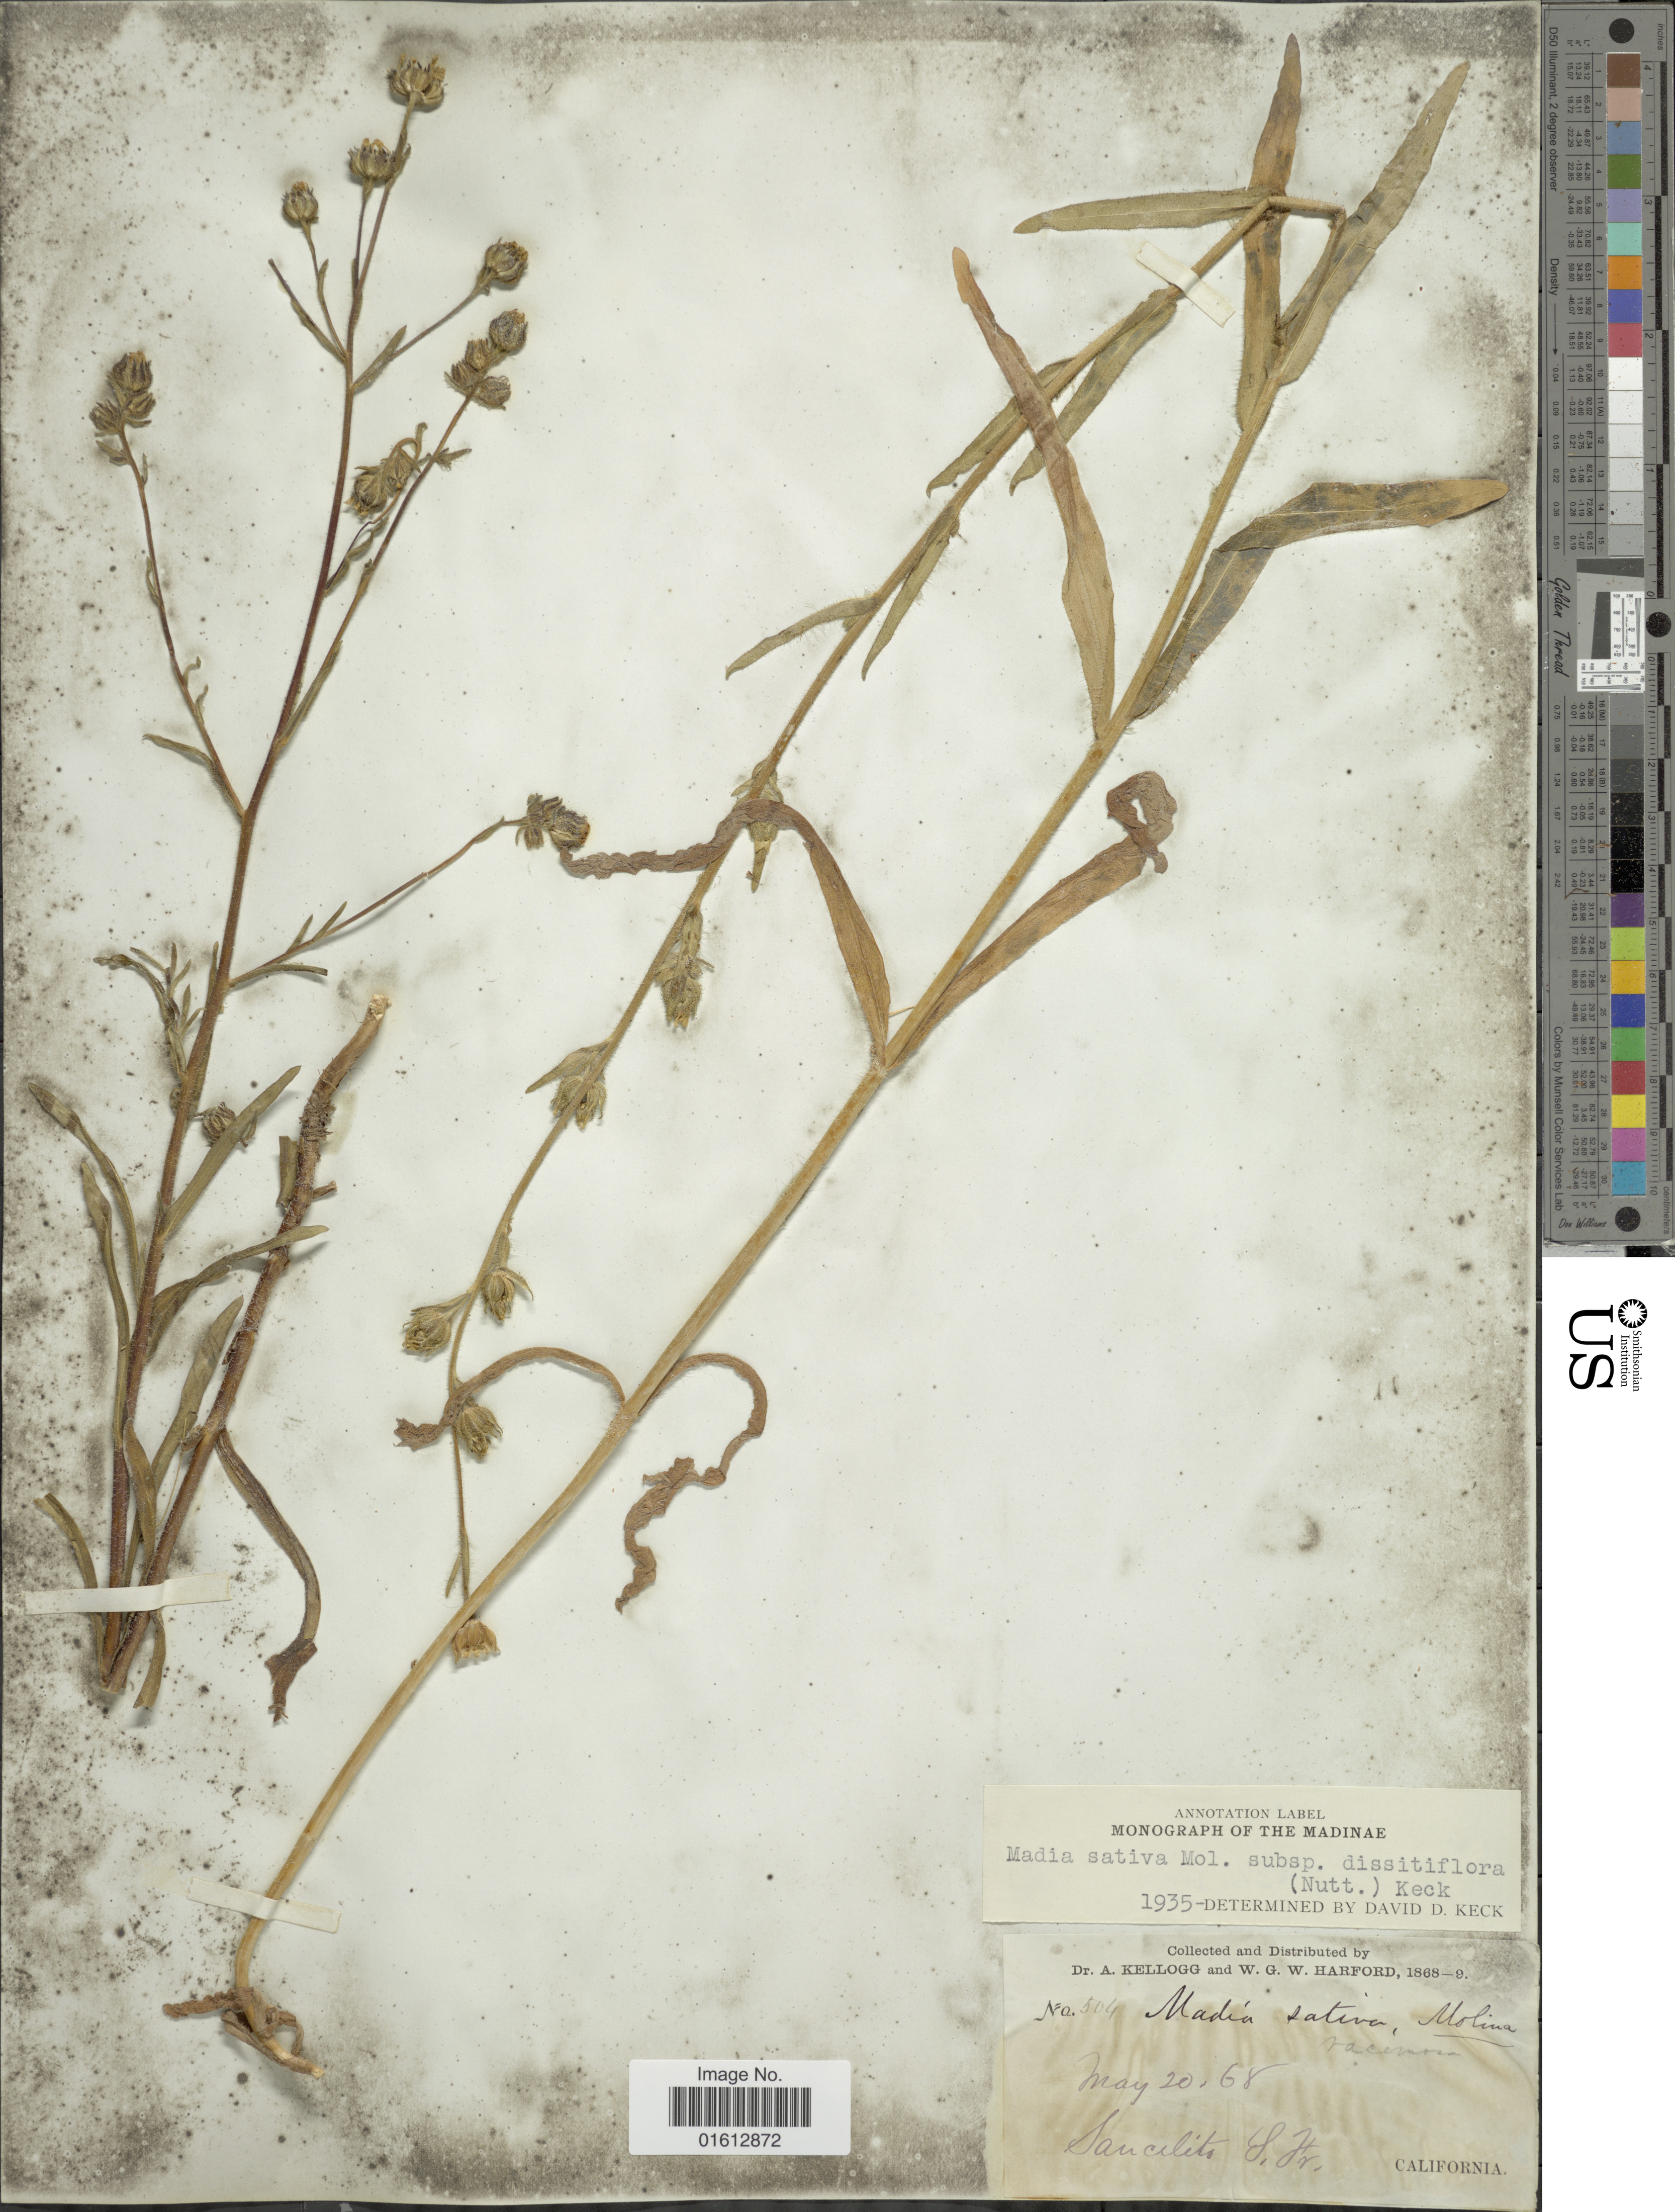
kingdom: Plantae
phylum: Tracheophyta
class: Magnoliopsida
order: Asterales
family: Asteraceae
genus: Madia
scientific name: Madia gracilis subsp. gracilis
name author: (Sm.) D.D. Keck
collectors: A. Kellogg & W. G. W. Harford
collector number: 504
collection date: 1868-05-20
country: United States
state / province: California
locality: Saucelito, S. Fr.